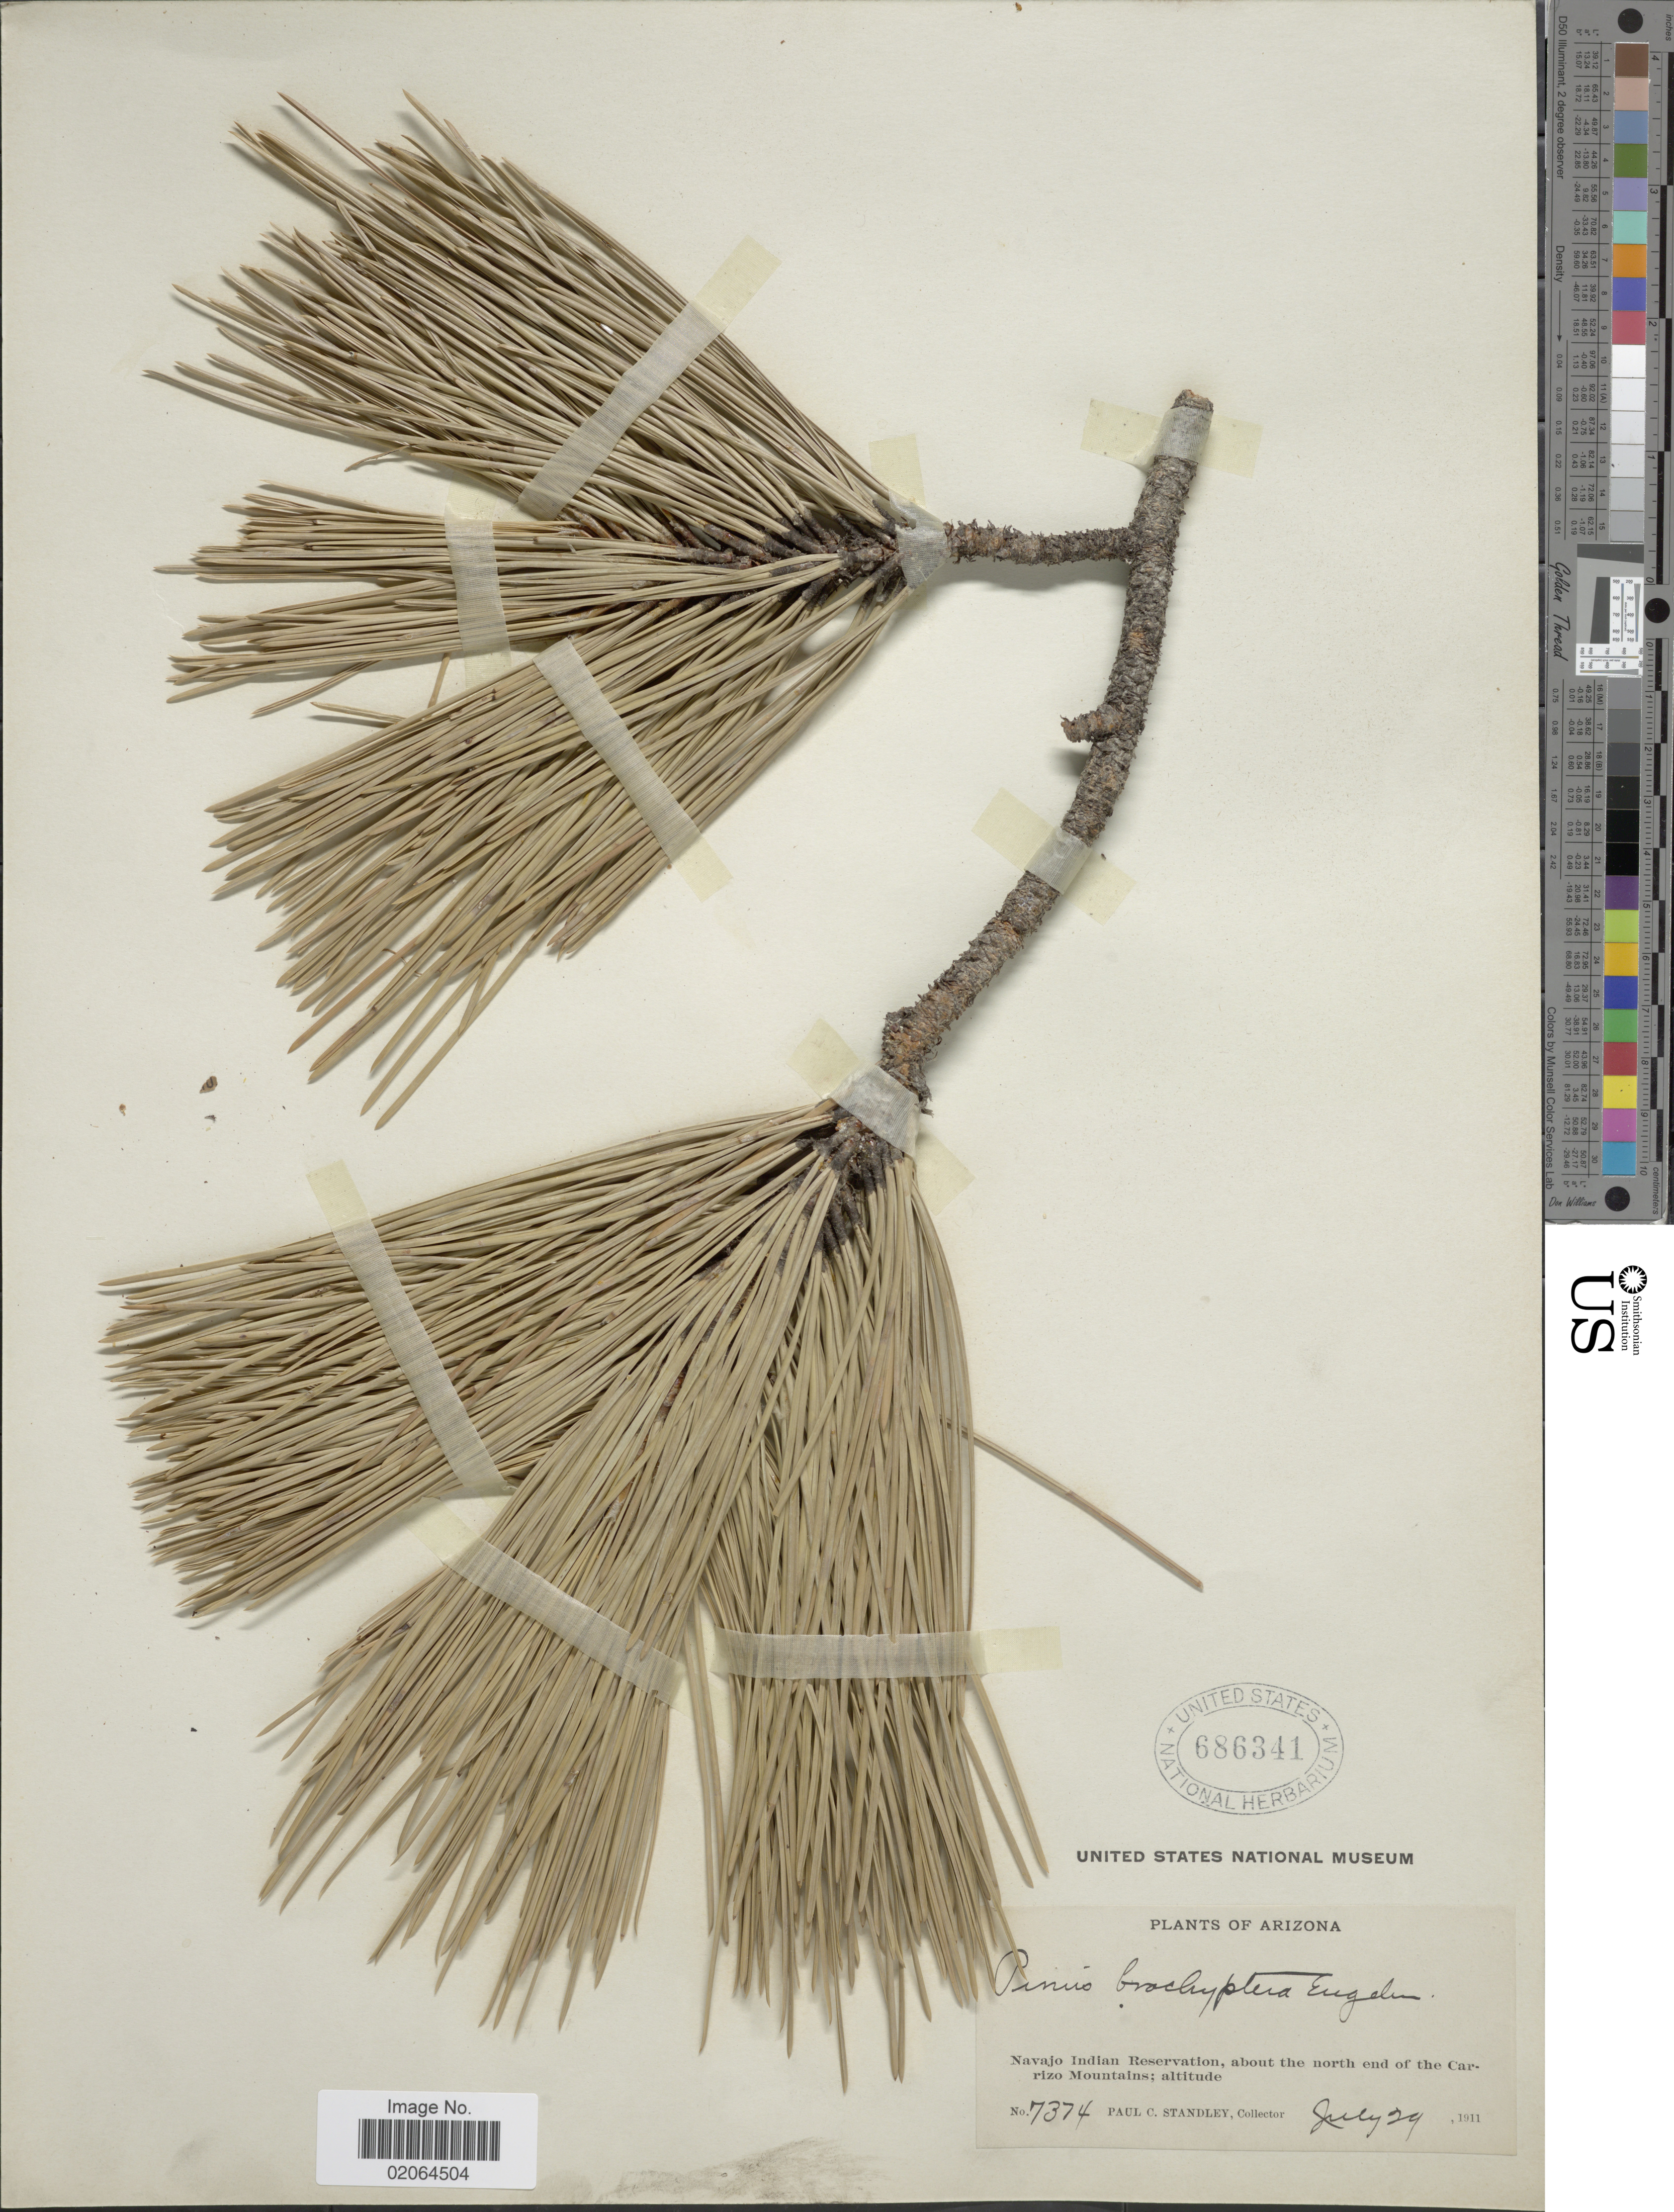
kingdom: Plantae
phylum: Tracheophyta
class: Pinopsida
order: Pinales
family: Pinaceae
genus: Pinus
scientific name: Pinus ponderosa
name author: Douglas ex C. Lawson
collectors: P. C. Standley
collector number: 7374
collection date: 1911-07-29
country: United States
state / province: Arizona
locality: Arizona. Navajo Indian Reservation, about the north end of the Carizo Mountains.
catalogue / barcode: US 686341